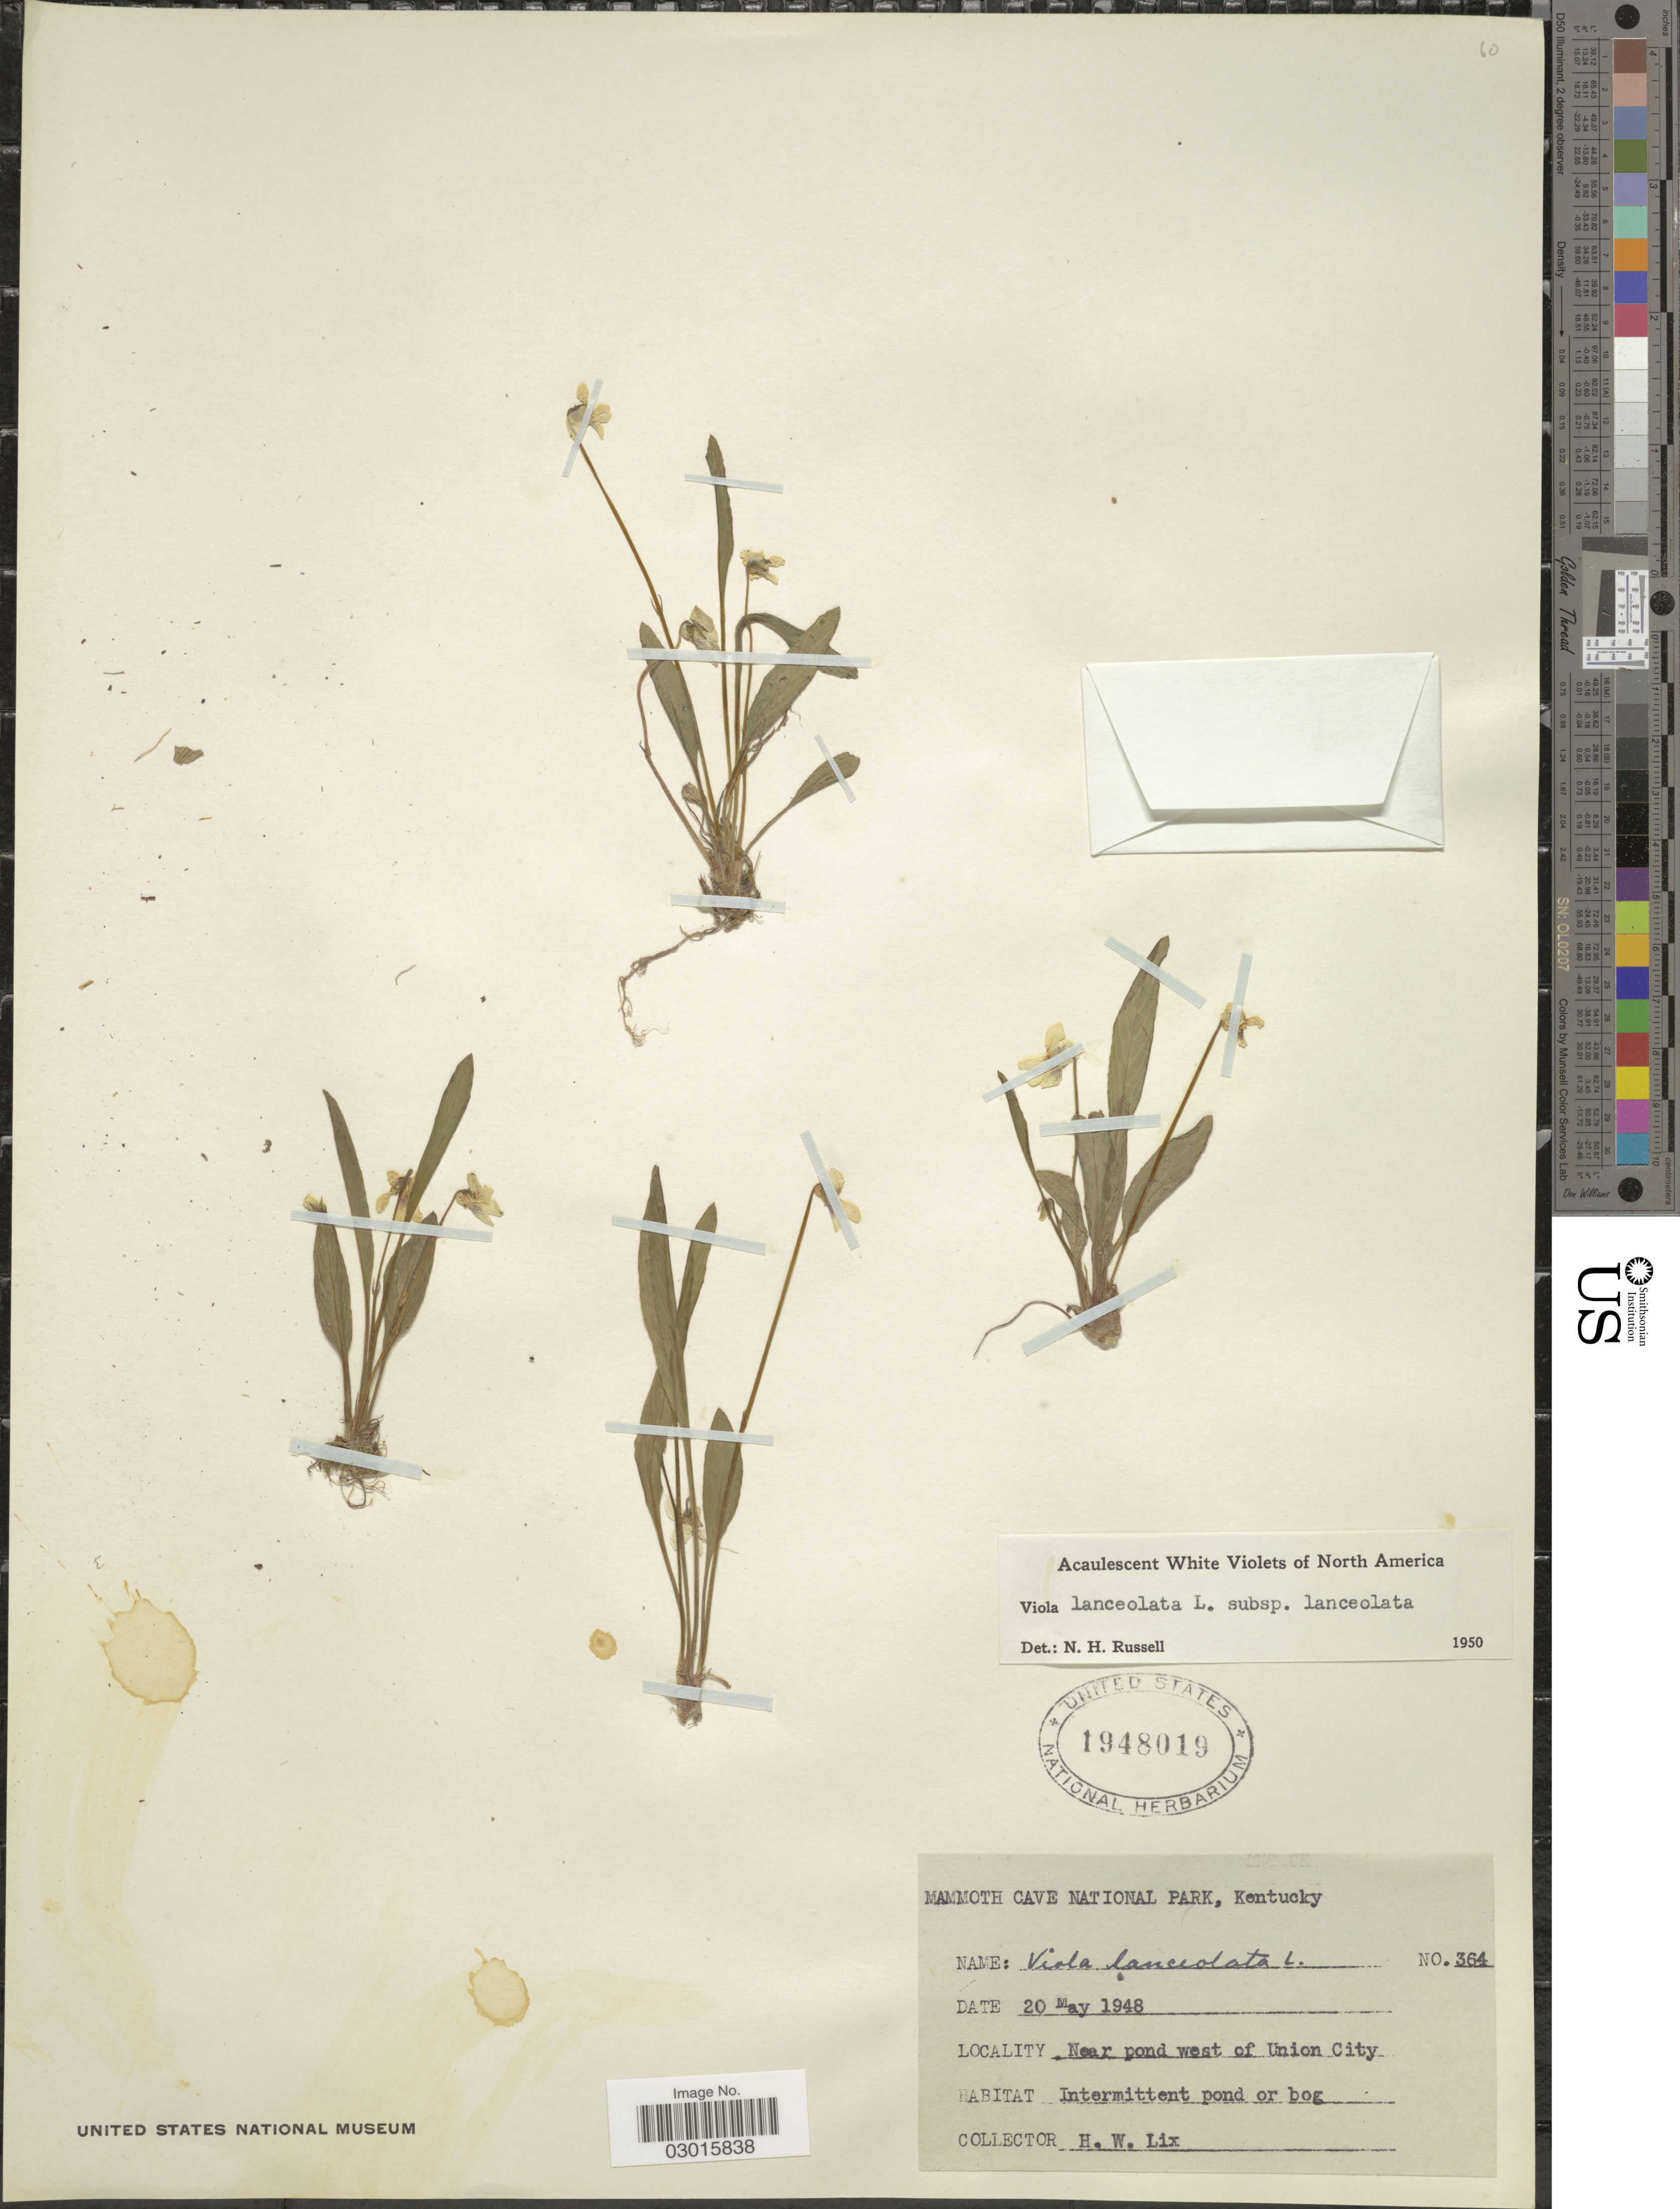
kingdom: Plantae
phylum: Tracheophyta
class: Magnoliopsida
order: Malpighiales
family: Violaceae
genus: Viola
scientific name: Viola lanceolata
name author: L.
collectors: H. W. Lix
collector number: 364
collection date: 1948-05-20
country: United States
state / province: Kentucky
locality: Mammoth Cave National Park, Near pond west of Union City.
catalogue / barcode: US 1948019